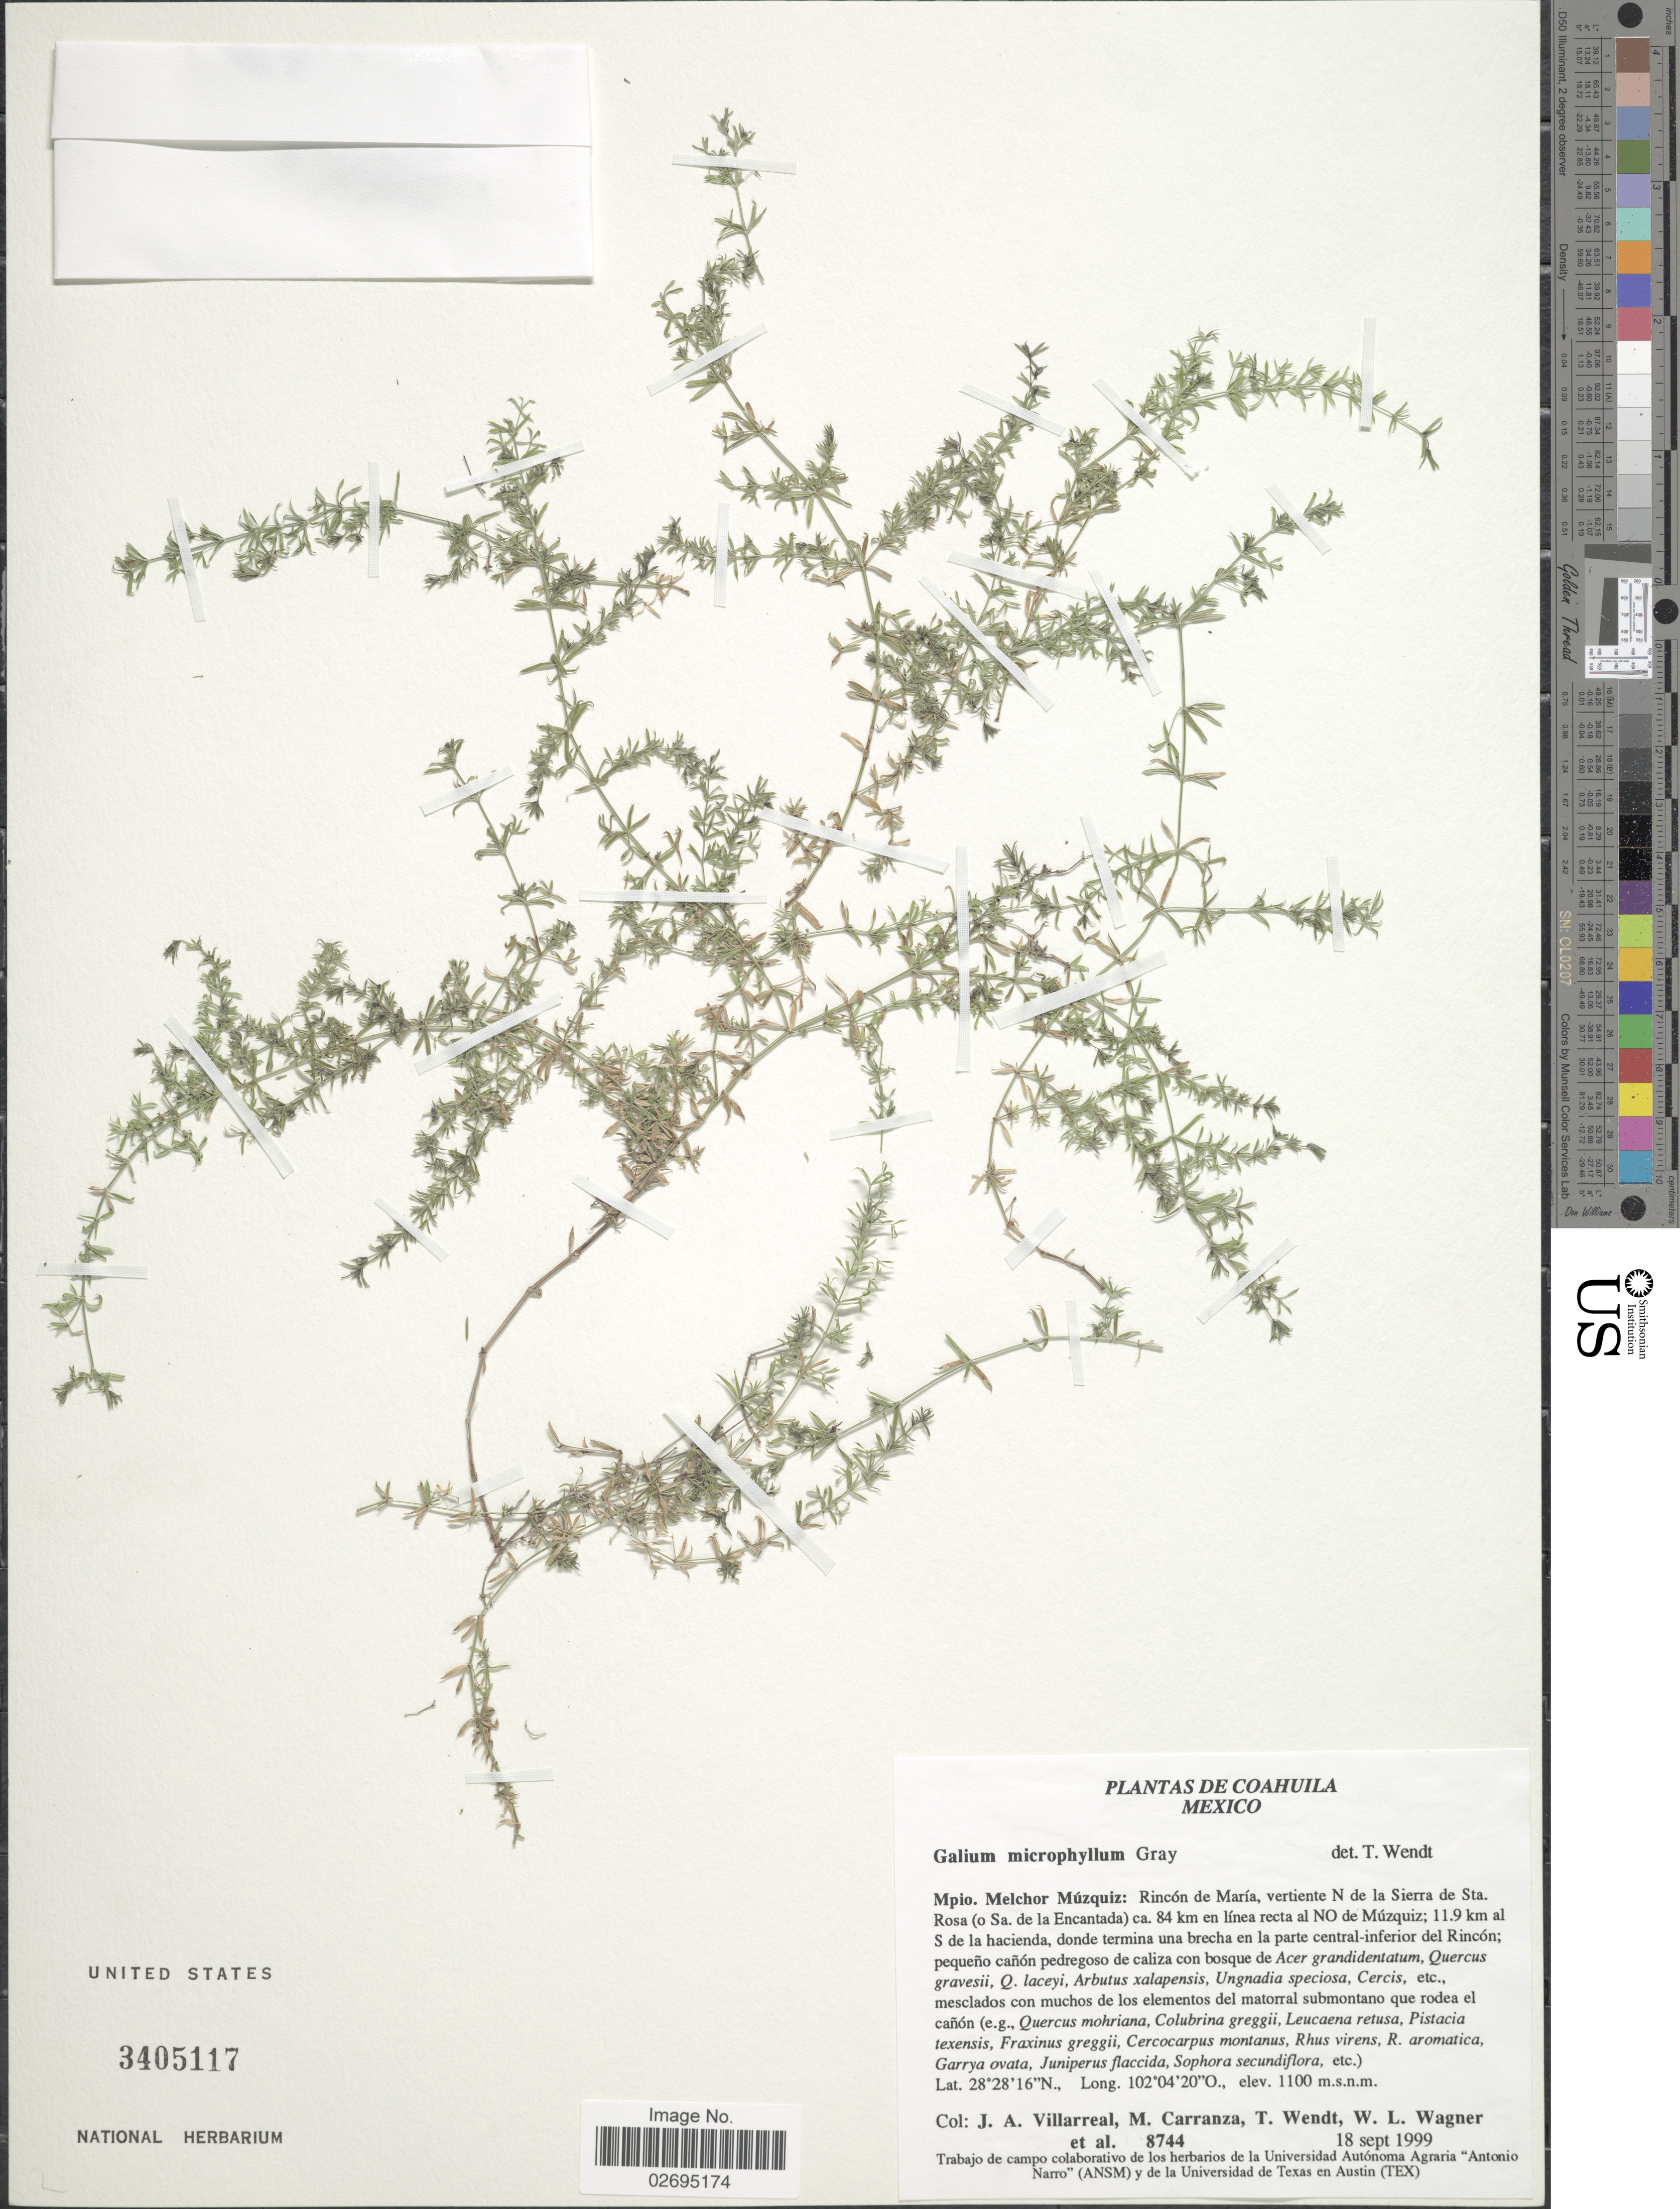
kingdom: Plantae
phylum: Tracheophyta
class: Magnoliopsida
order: Gentianales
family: Rubiaceae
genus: Galium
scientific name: Galium microphyllum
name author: A. Gray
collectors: J. Villareal, M. Carranza, T. L. Wendt, W. L. Wagner & et al.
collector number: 8744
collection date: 1999-09-18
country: Mexico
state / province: Coahuila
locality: Mpio. Melchor Múzquiz: Rincón de María, vertiente N de la Sierra de Sta. Rosa (o Sa. de la Encantada) ca. 84 km en línea recta al NO de Múzquiz; 11.9 km al S de la hacienda, donde termina una brecha en la parte central-inferior del Rincón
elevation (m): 1100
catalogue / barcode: US 3405117